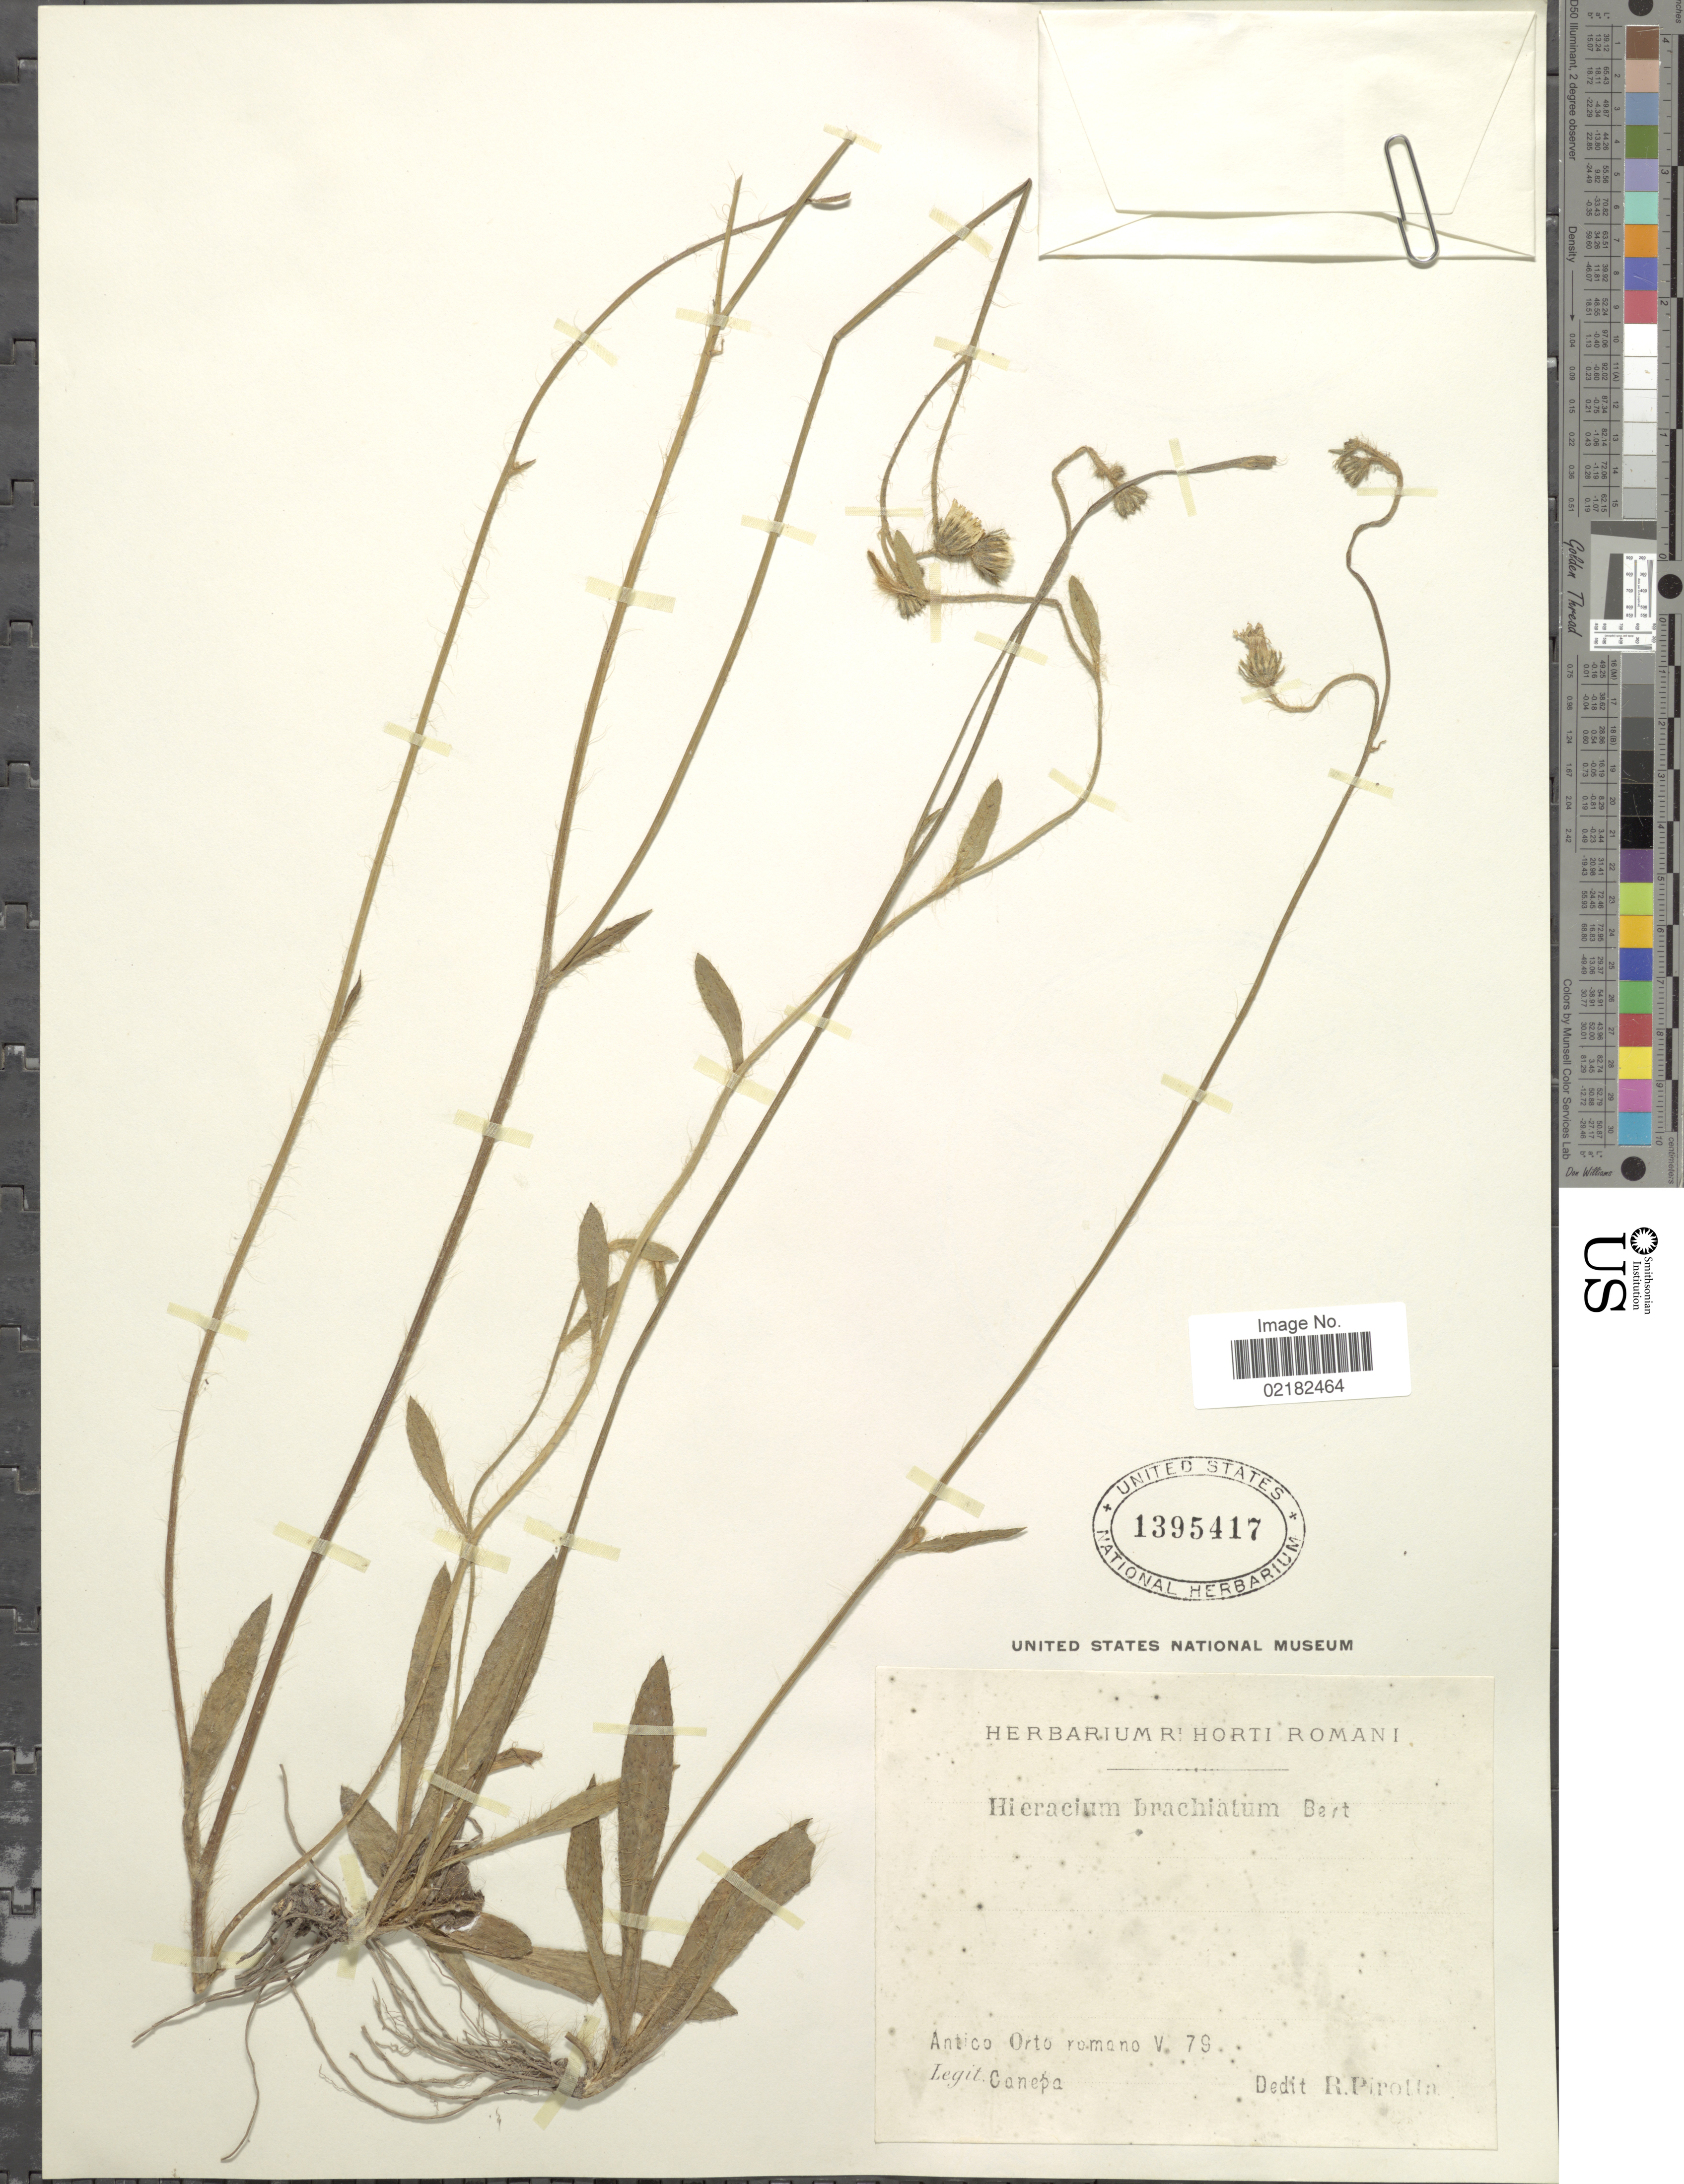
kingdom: Plantae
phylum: Tracheophyta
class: Magnoliopsida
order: Asterales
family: Asteraceae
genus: Pilosella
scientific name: Pilosella brachiata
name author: (DC.) F.W. Schultz & Sch. Bip.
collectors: Canepa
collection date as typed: Transcribed d/m/y: /5/79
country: Romania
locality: Antico Orto Romano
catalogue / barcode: US 1395417